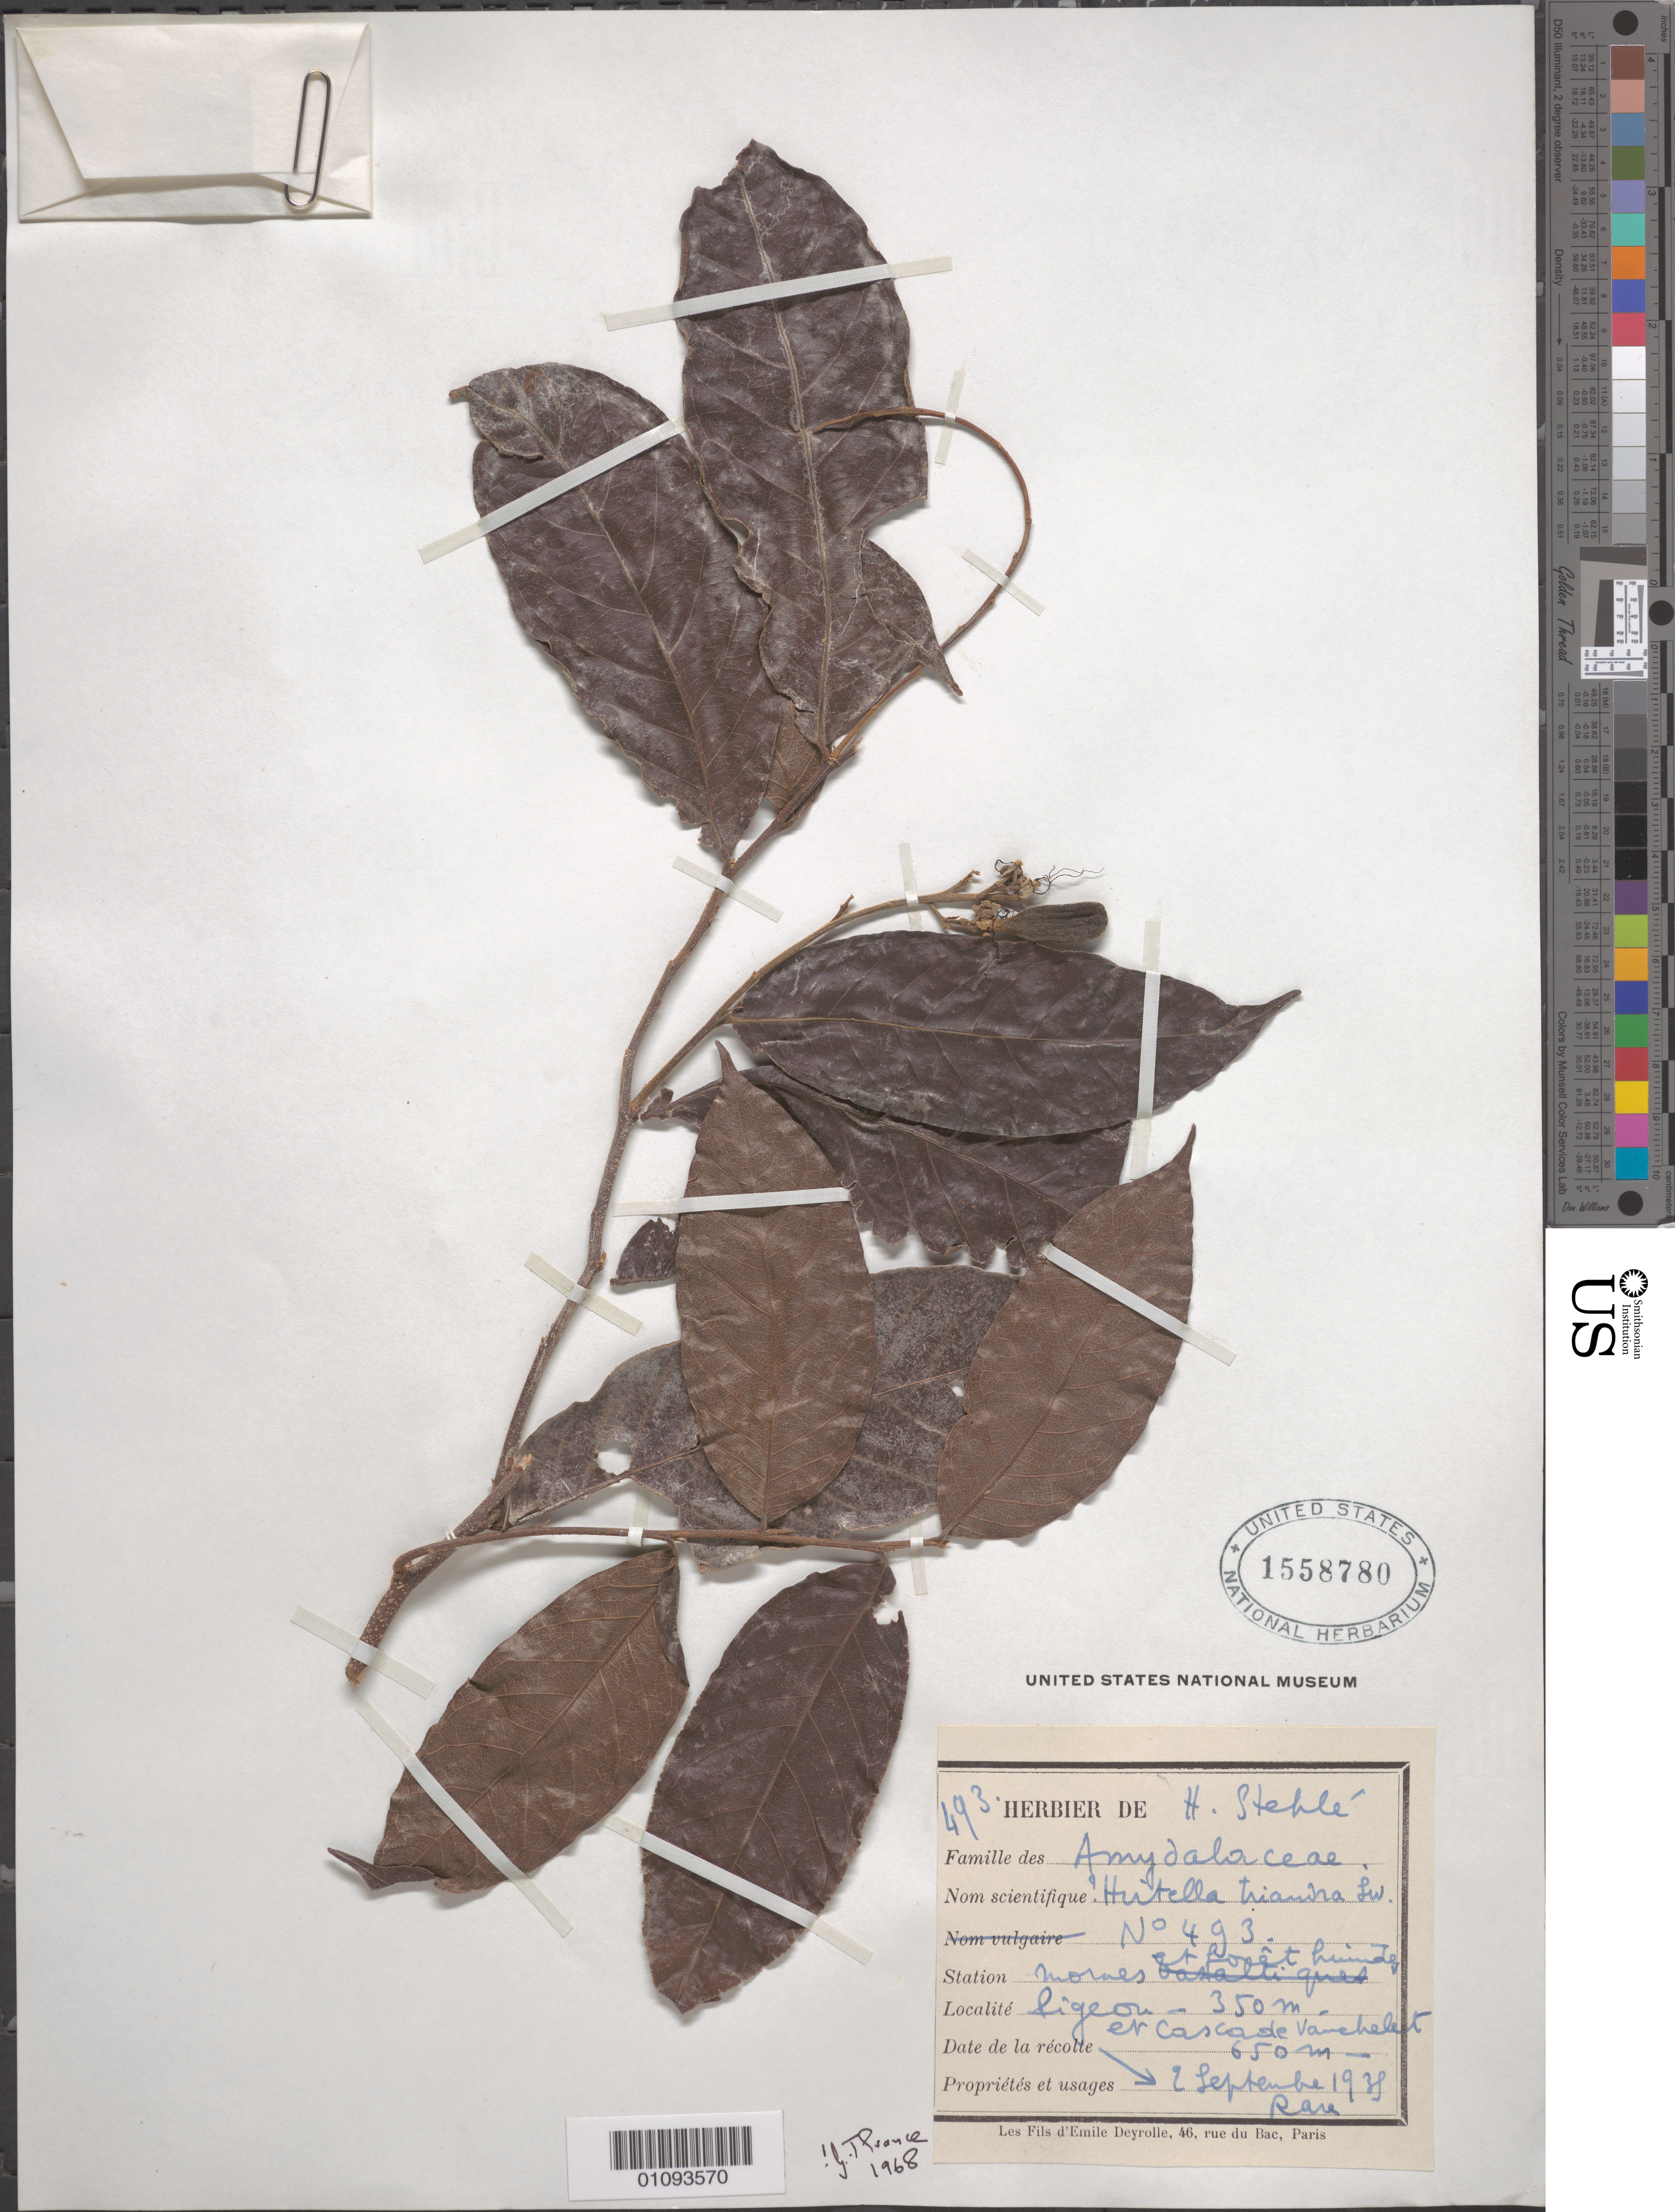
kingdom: Plantae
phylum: Tracheophyta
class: Magnoliopsida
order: Malpighiales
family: Chrysobalanaceae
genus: Hirtella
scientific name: Hirtella triandra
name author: Sw.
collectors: H. Stehlé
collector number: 493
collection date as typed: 02 Sep 1938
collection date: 1938-09-02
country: Guadeloupe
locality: Mornes at foret humide. figeou [script unclear]en Cascade Vauchelet.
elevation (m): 350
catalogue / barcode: US 1558780